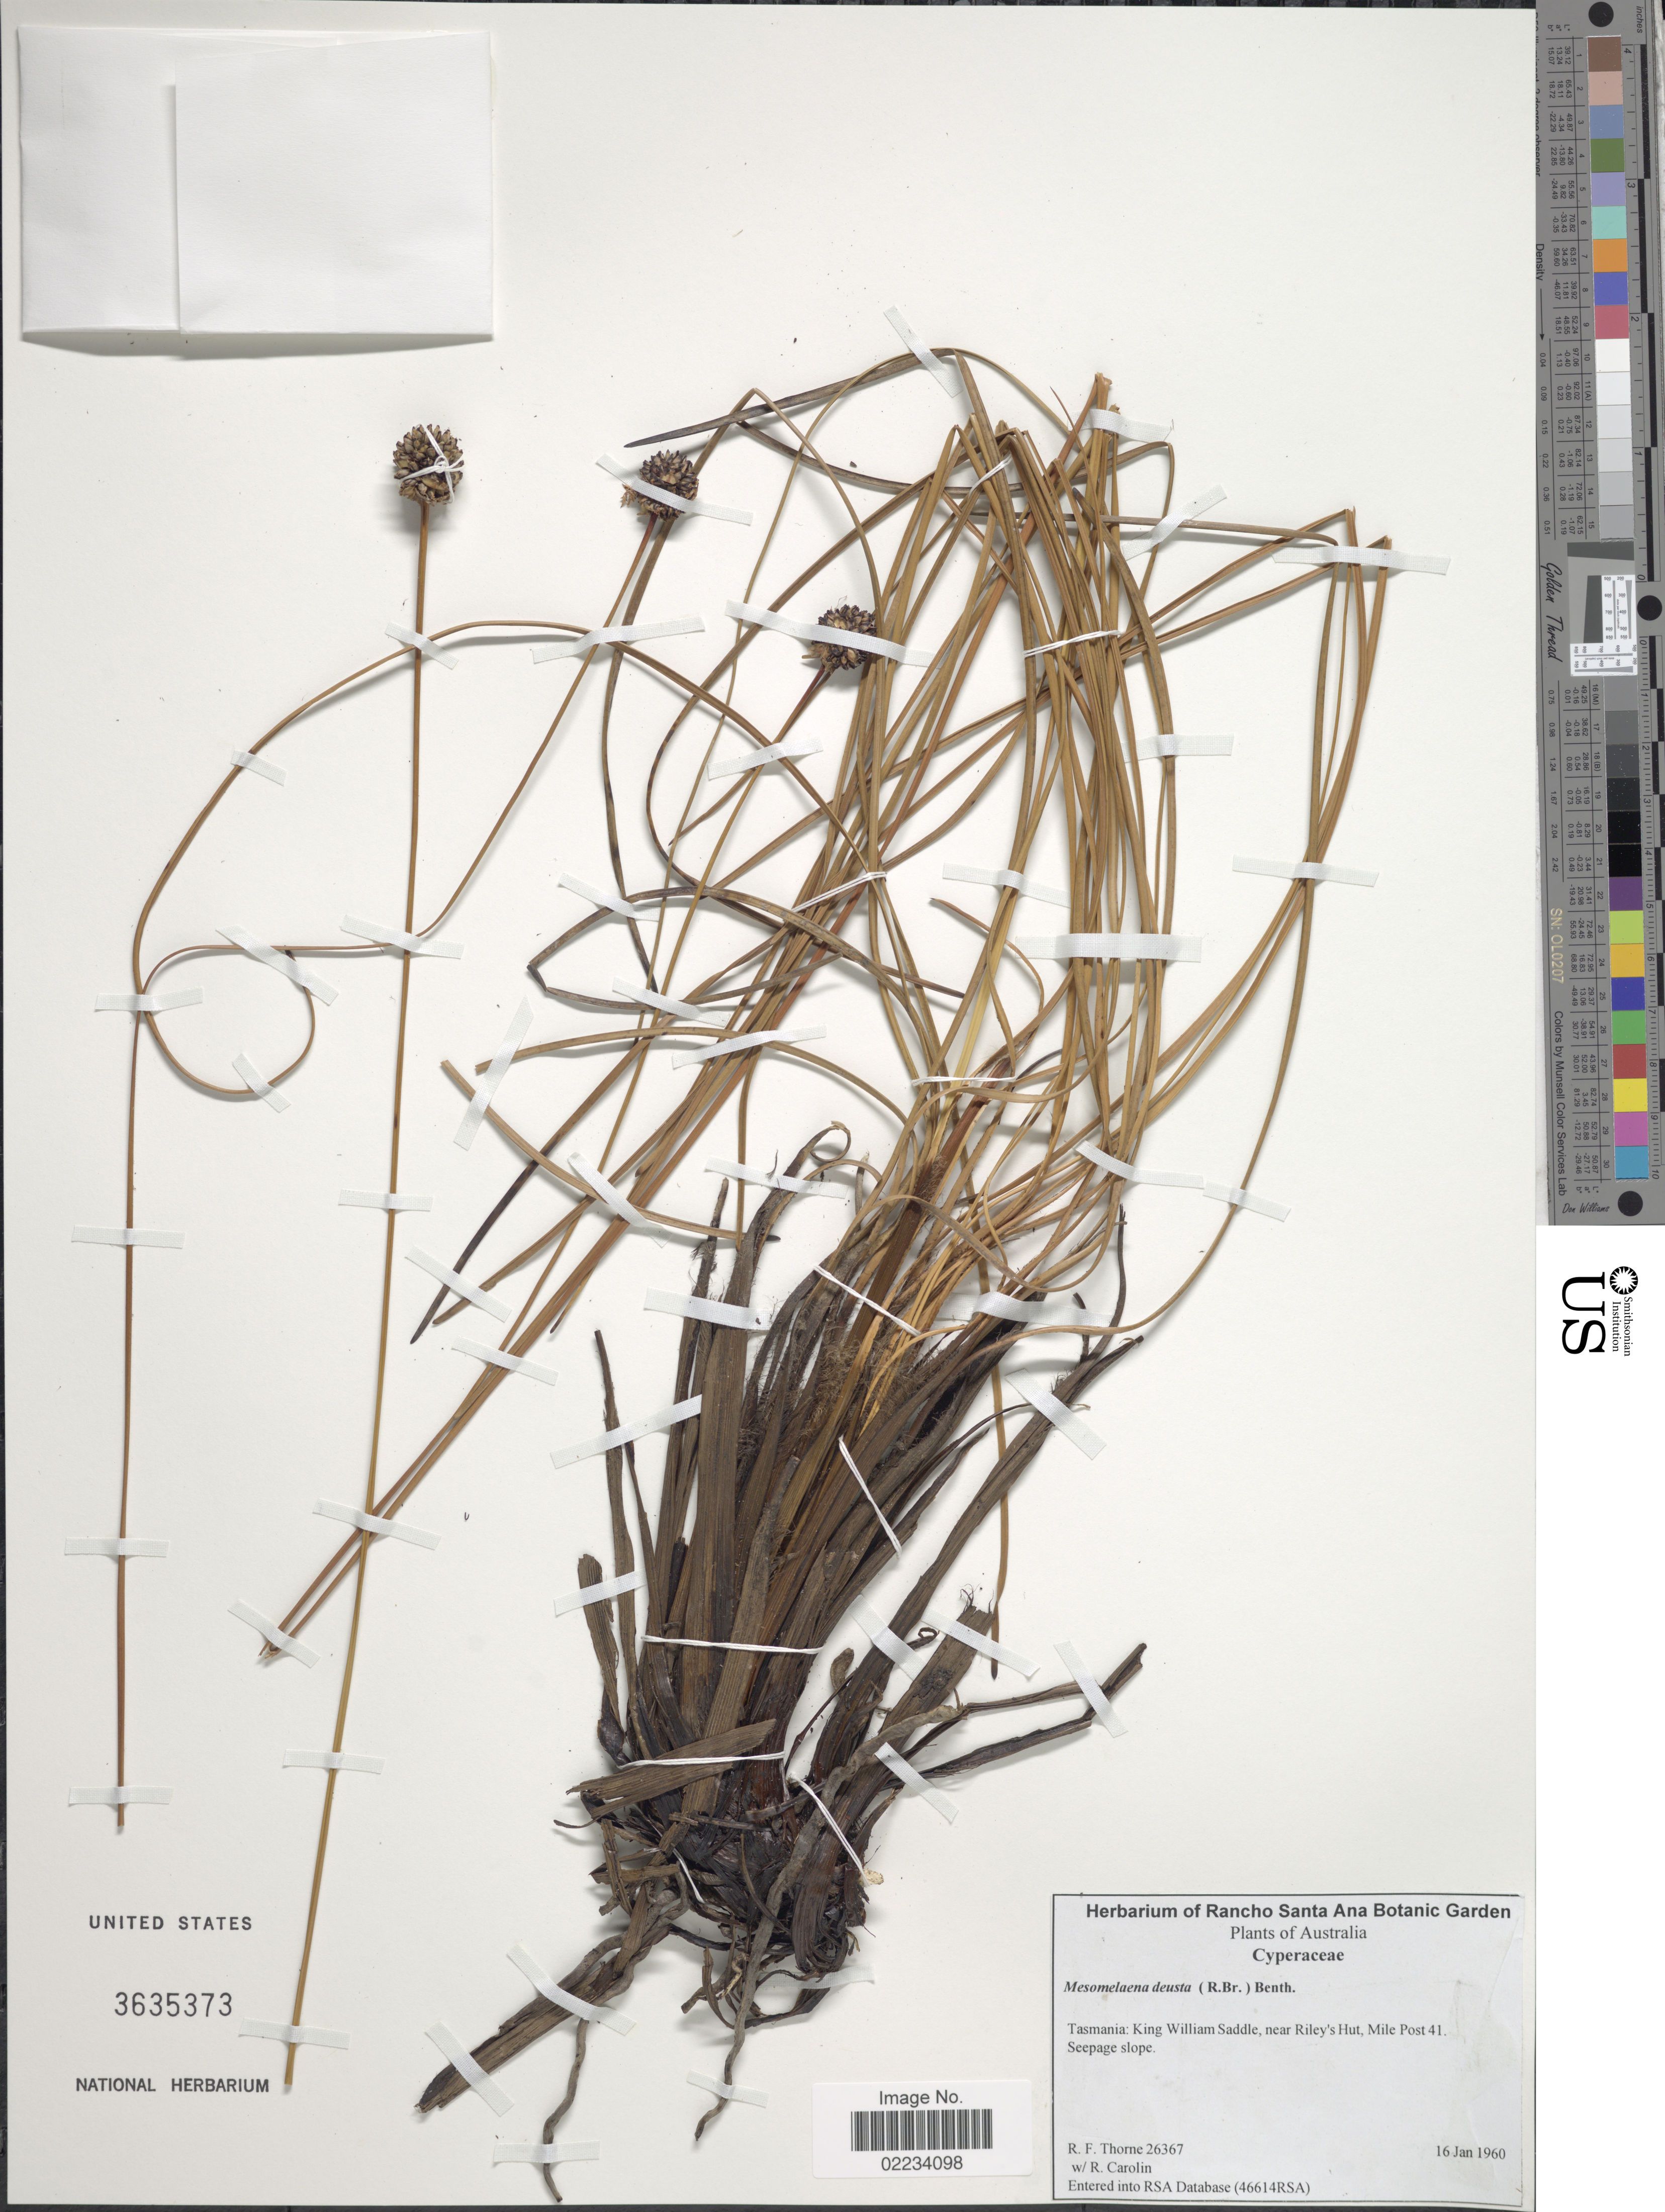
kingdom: Plantae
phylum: Tracheophyta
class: Liliopsida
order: Poales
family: Cyperaceae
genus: Gymnoschoenus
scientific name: Gymnoschoenus sphaerocephalus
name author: (R. Br.) Hook. f.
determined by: Strong, Mark T., (BOT), Smithsonian Institution - National Museum of Natural History (UNITED STATES)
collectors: R. F. Thorne & R. Carolin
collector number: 26367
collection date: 1960-01-16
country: Australia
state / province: Tasmania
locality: King William Saddle, near Riley's hut, Mile Post 41. Seepage slope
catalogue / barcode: US 3635373